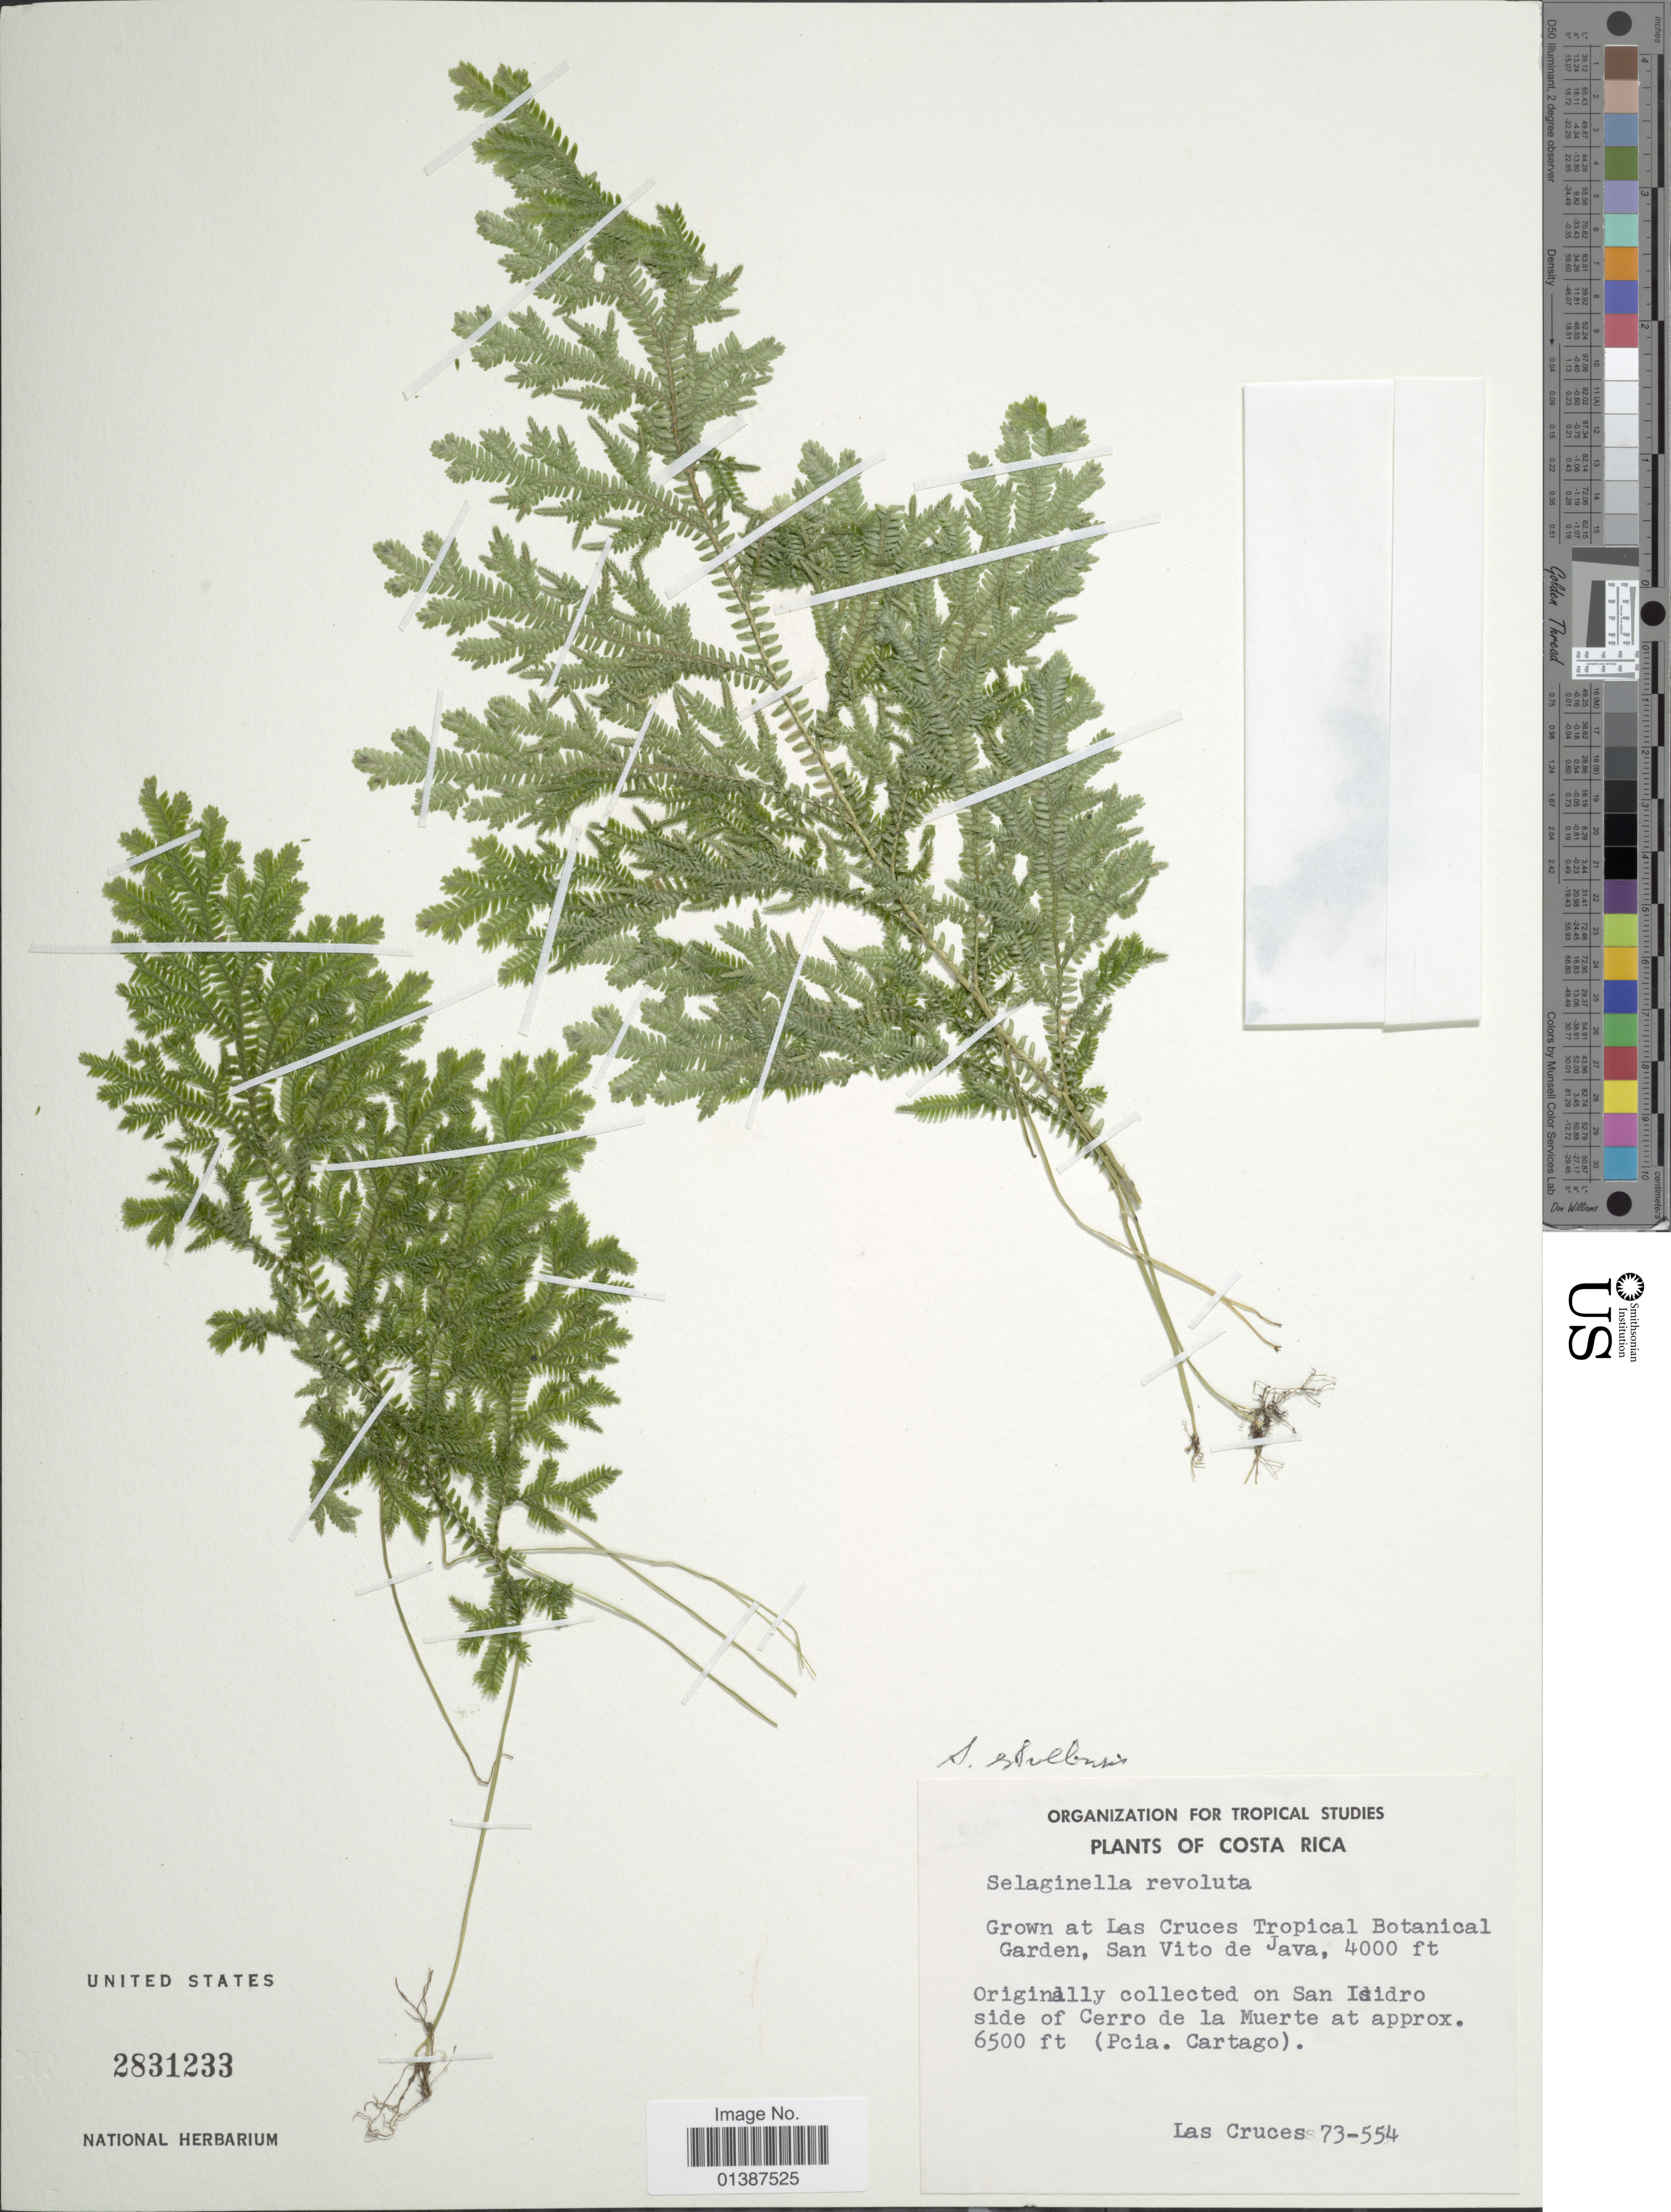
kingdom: Plantae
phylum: Tracheophyta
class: Lycopodiopsida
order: Selaginellales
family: Selaginellaceae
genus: Selaginella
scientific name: Selaginella estrellensis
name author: Hieron.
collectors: Las Cruces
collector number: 73-554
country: United States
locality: Grown at Las Cruces Tropical Botanical garden.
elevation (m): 1219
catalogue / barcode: US 2831233